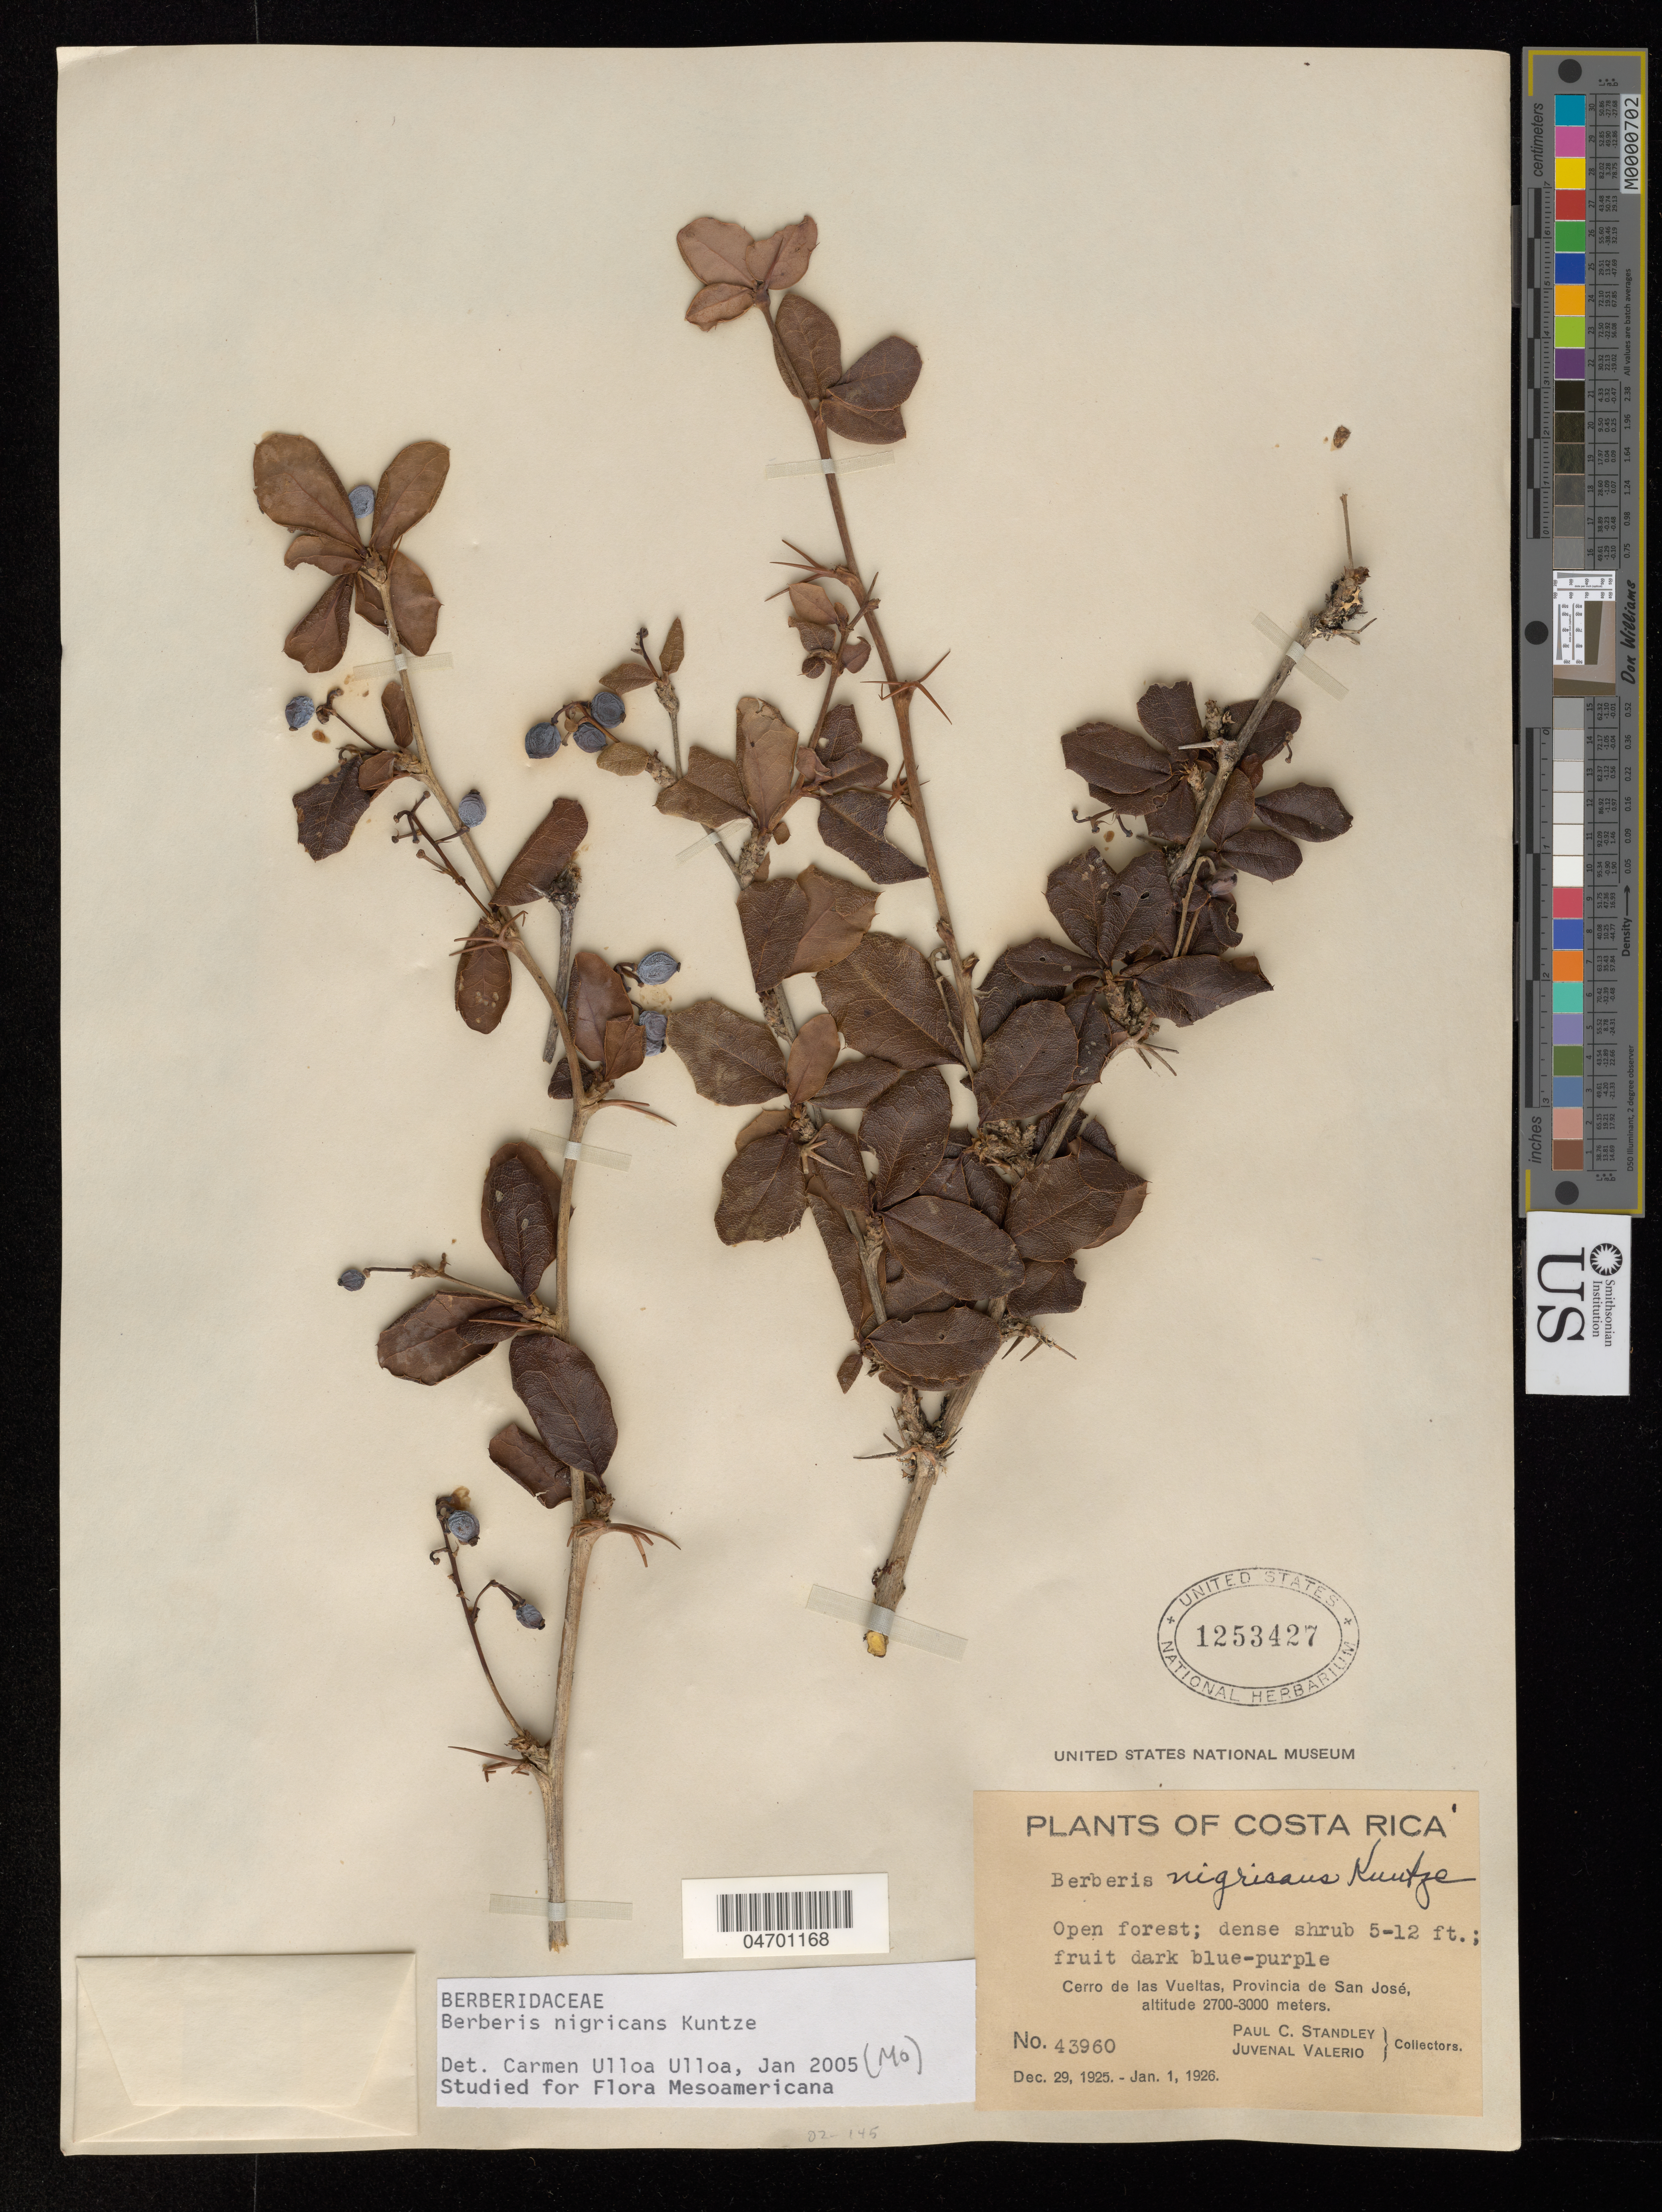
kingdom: Plantae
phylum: Tracheophyta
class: Magnoliopsida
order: Ranunculales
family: Berberidaceae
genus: Berberis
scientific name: Berberis nigricans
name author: Kuntze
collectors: P. C. Standley & J. Valerio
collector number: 43960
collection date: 1925-12-29/1926-01-01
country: Costa Rica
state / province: San José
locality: Cerro de las Vueltas.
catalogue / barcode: US 1253427